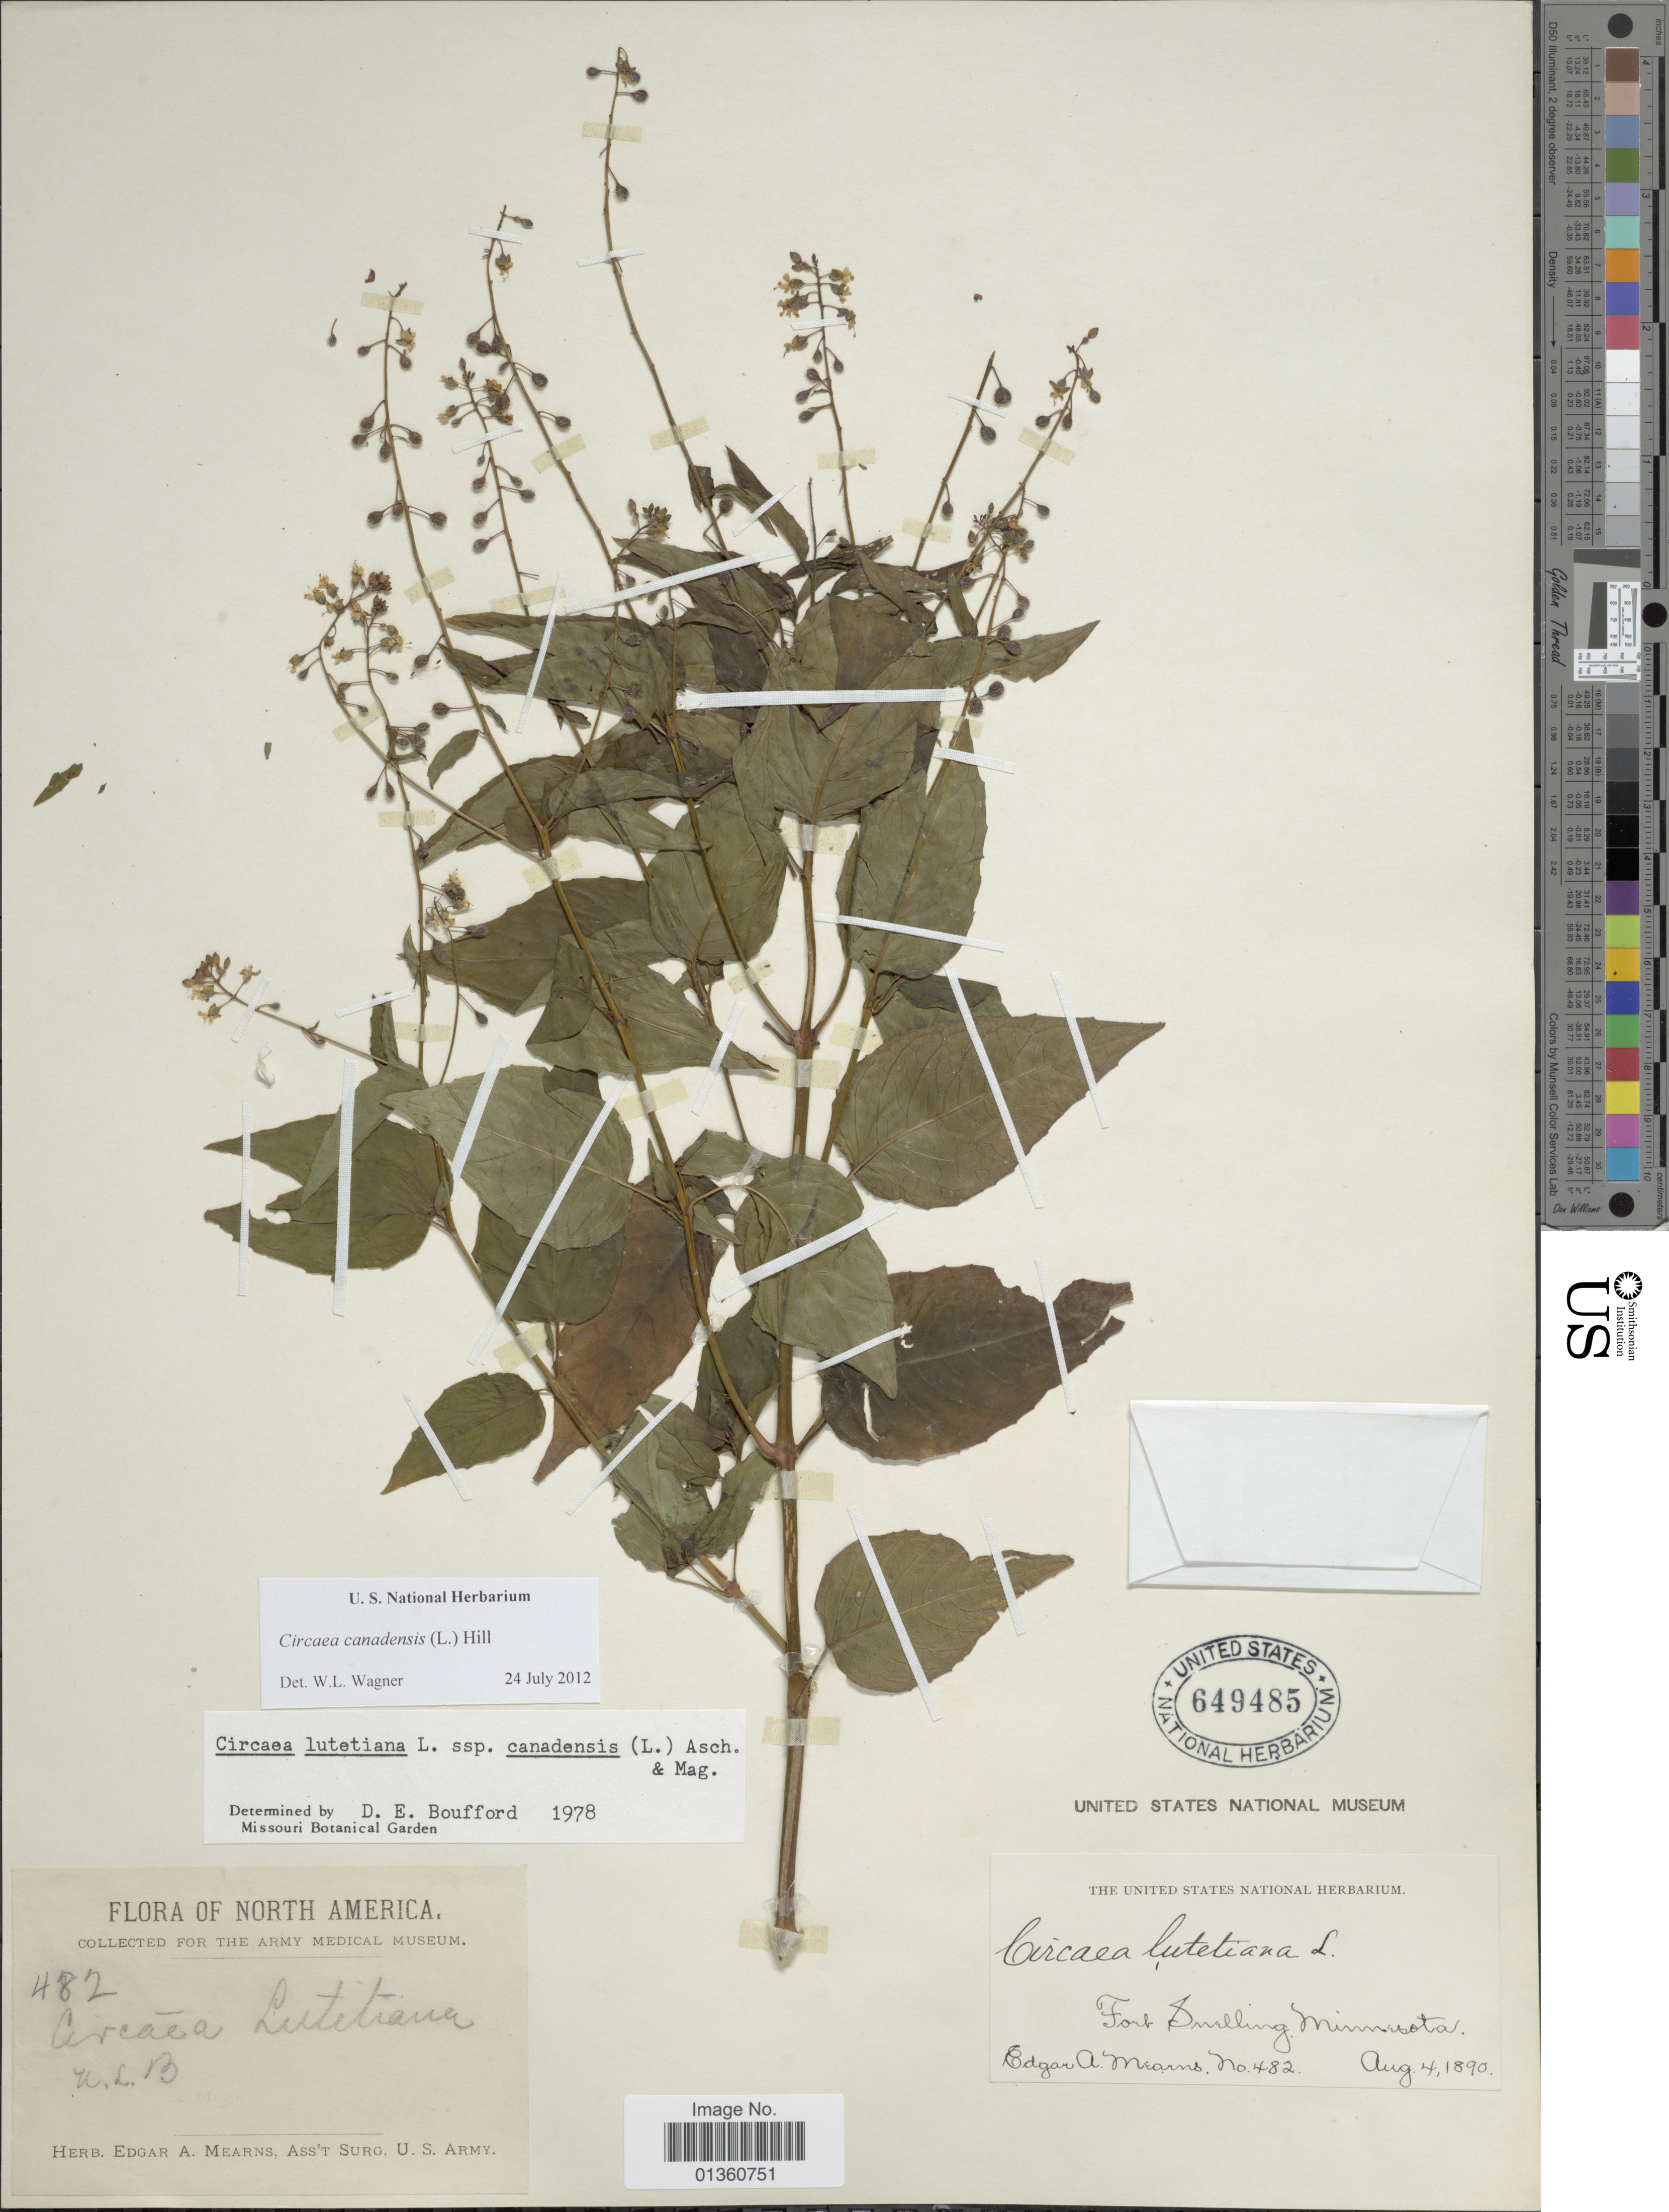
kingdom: Plantae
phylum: Tracheophyta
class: Magnoliopsida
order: Myrtales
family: Onagraceae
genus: Circaea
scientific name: Circaea canadensis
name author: (L.) Hill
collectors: E. A. Mearns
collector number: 482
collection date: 1890-08-04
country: United States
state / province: Minnesota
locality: Fort Snelling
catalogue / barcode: US 649485